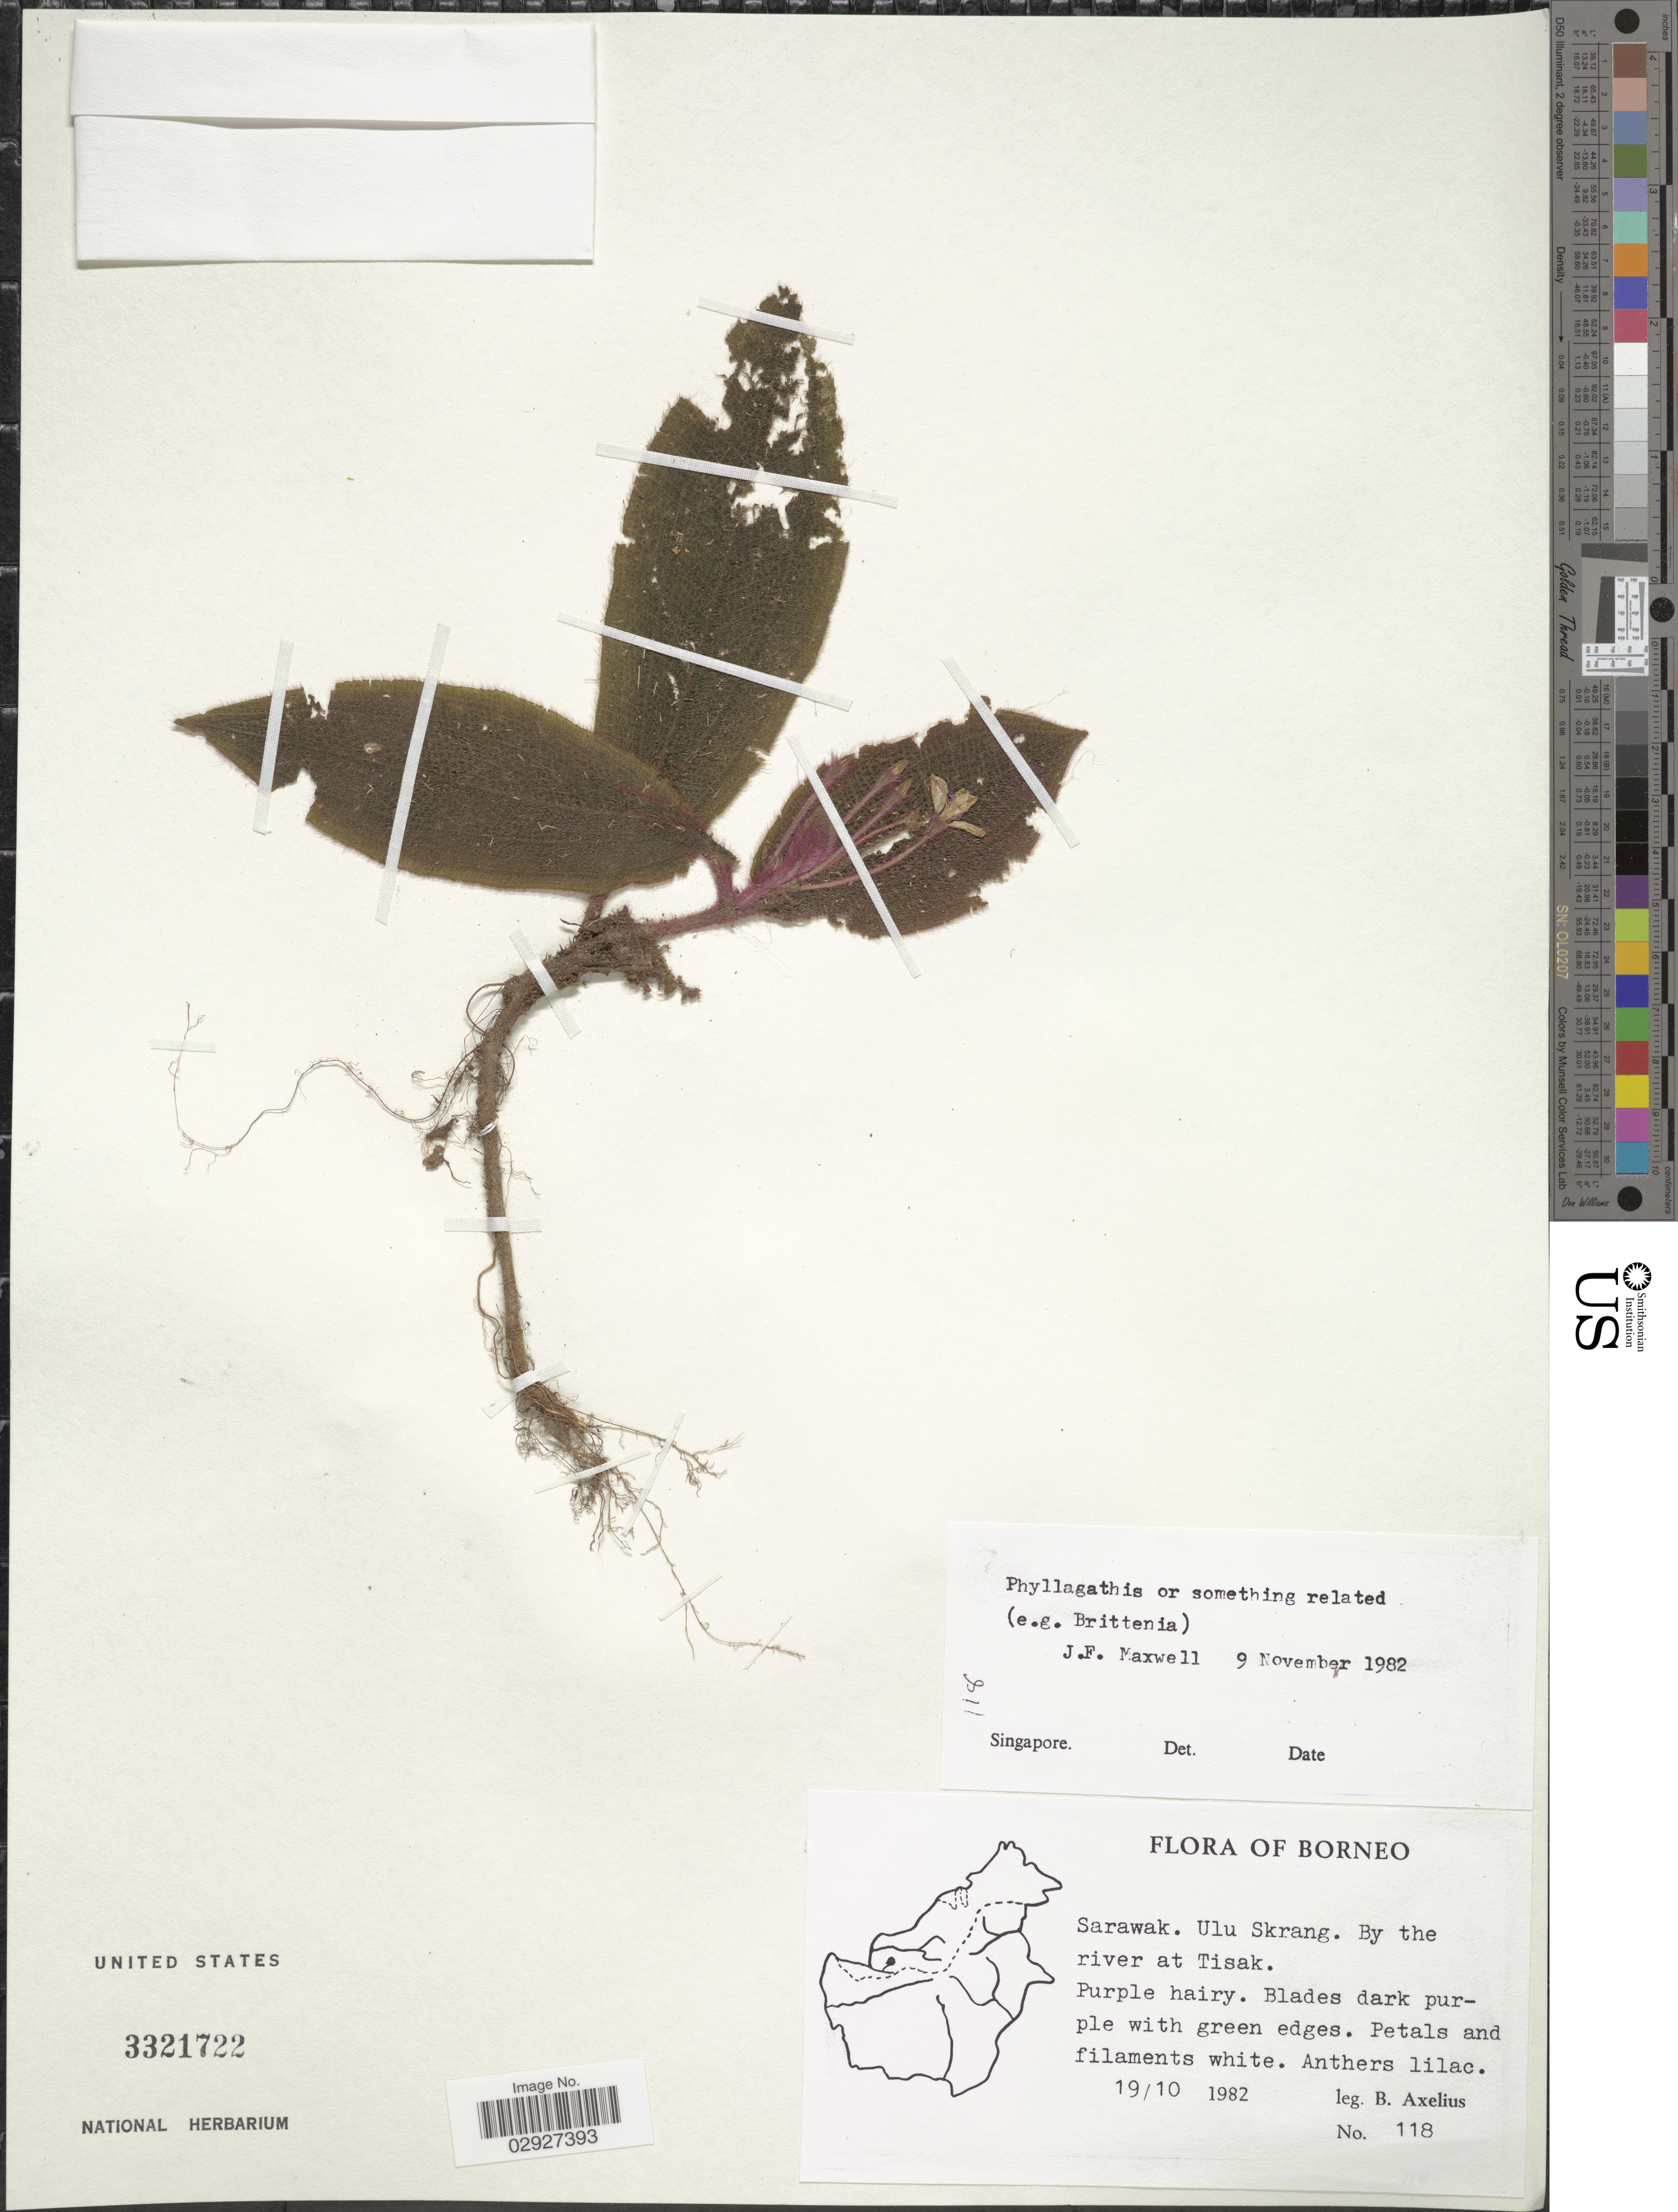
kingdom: Plantae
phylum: Tracheophyta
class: Magnoliopsida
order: Myrtales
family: Melastomataceae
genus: Phyllagathis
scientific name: Phyllagathis sp.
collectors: B. Axelius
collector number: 118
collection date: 1982-10-19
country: Malaysia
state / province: Sarawak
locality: Ulu Skrang, By the river at Tisak.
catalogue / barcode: US 3321722